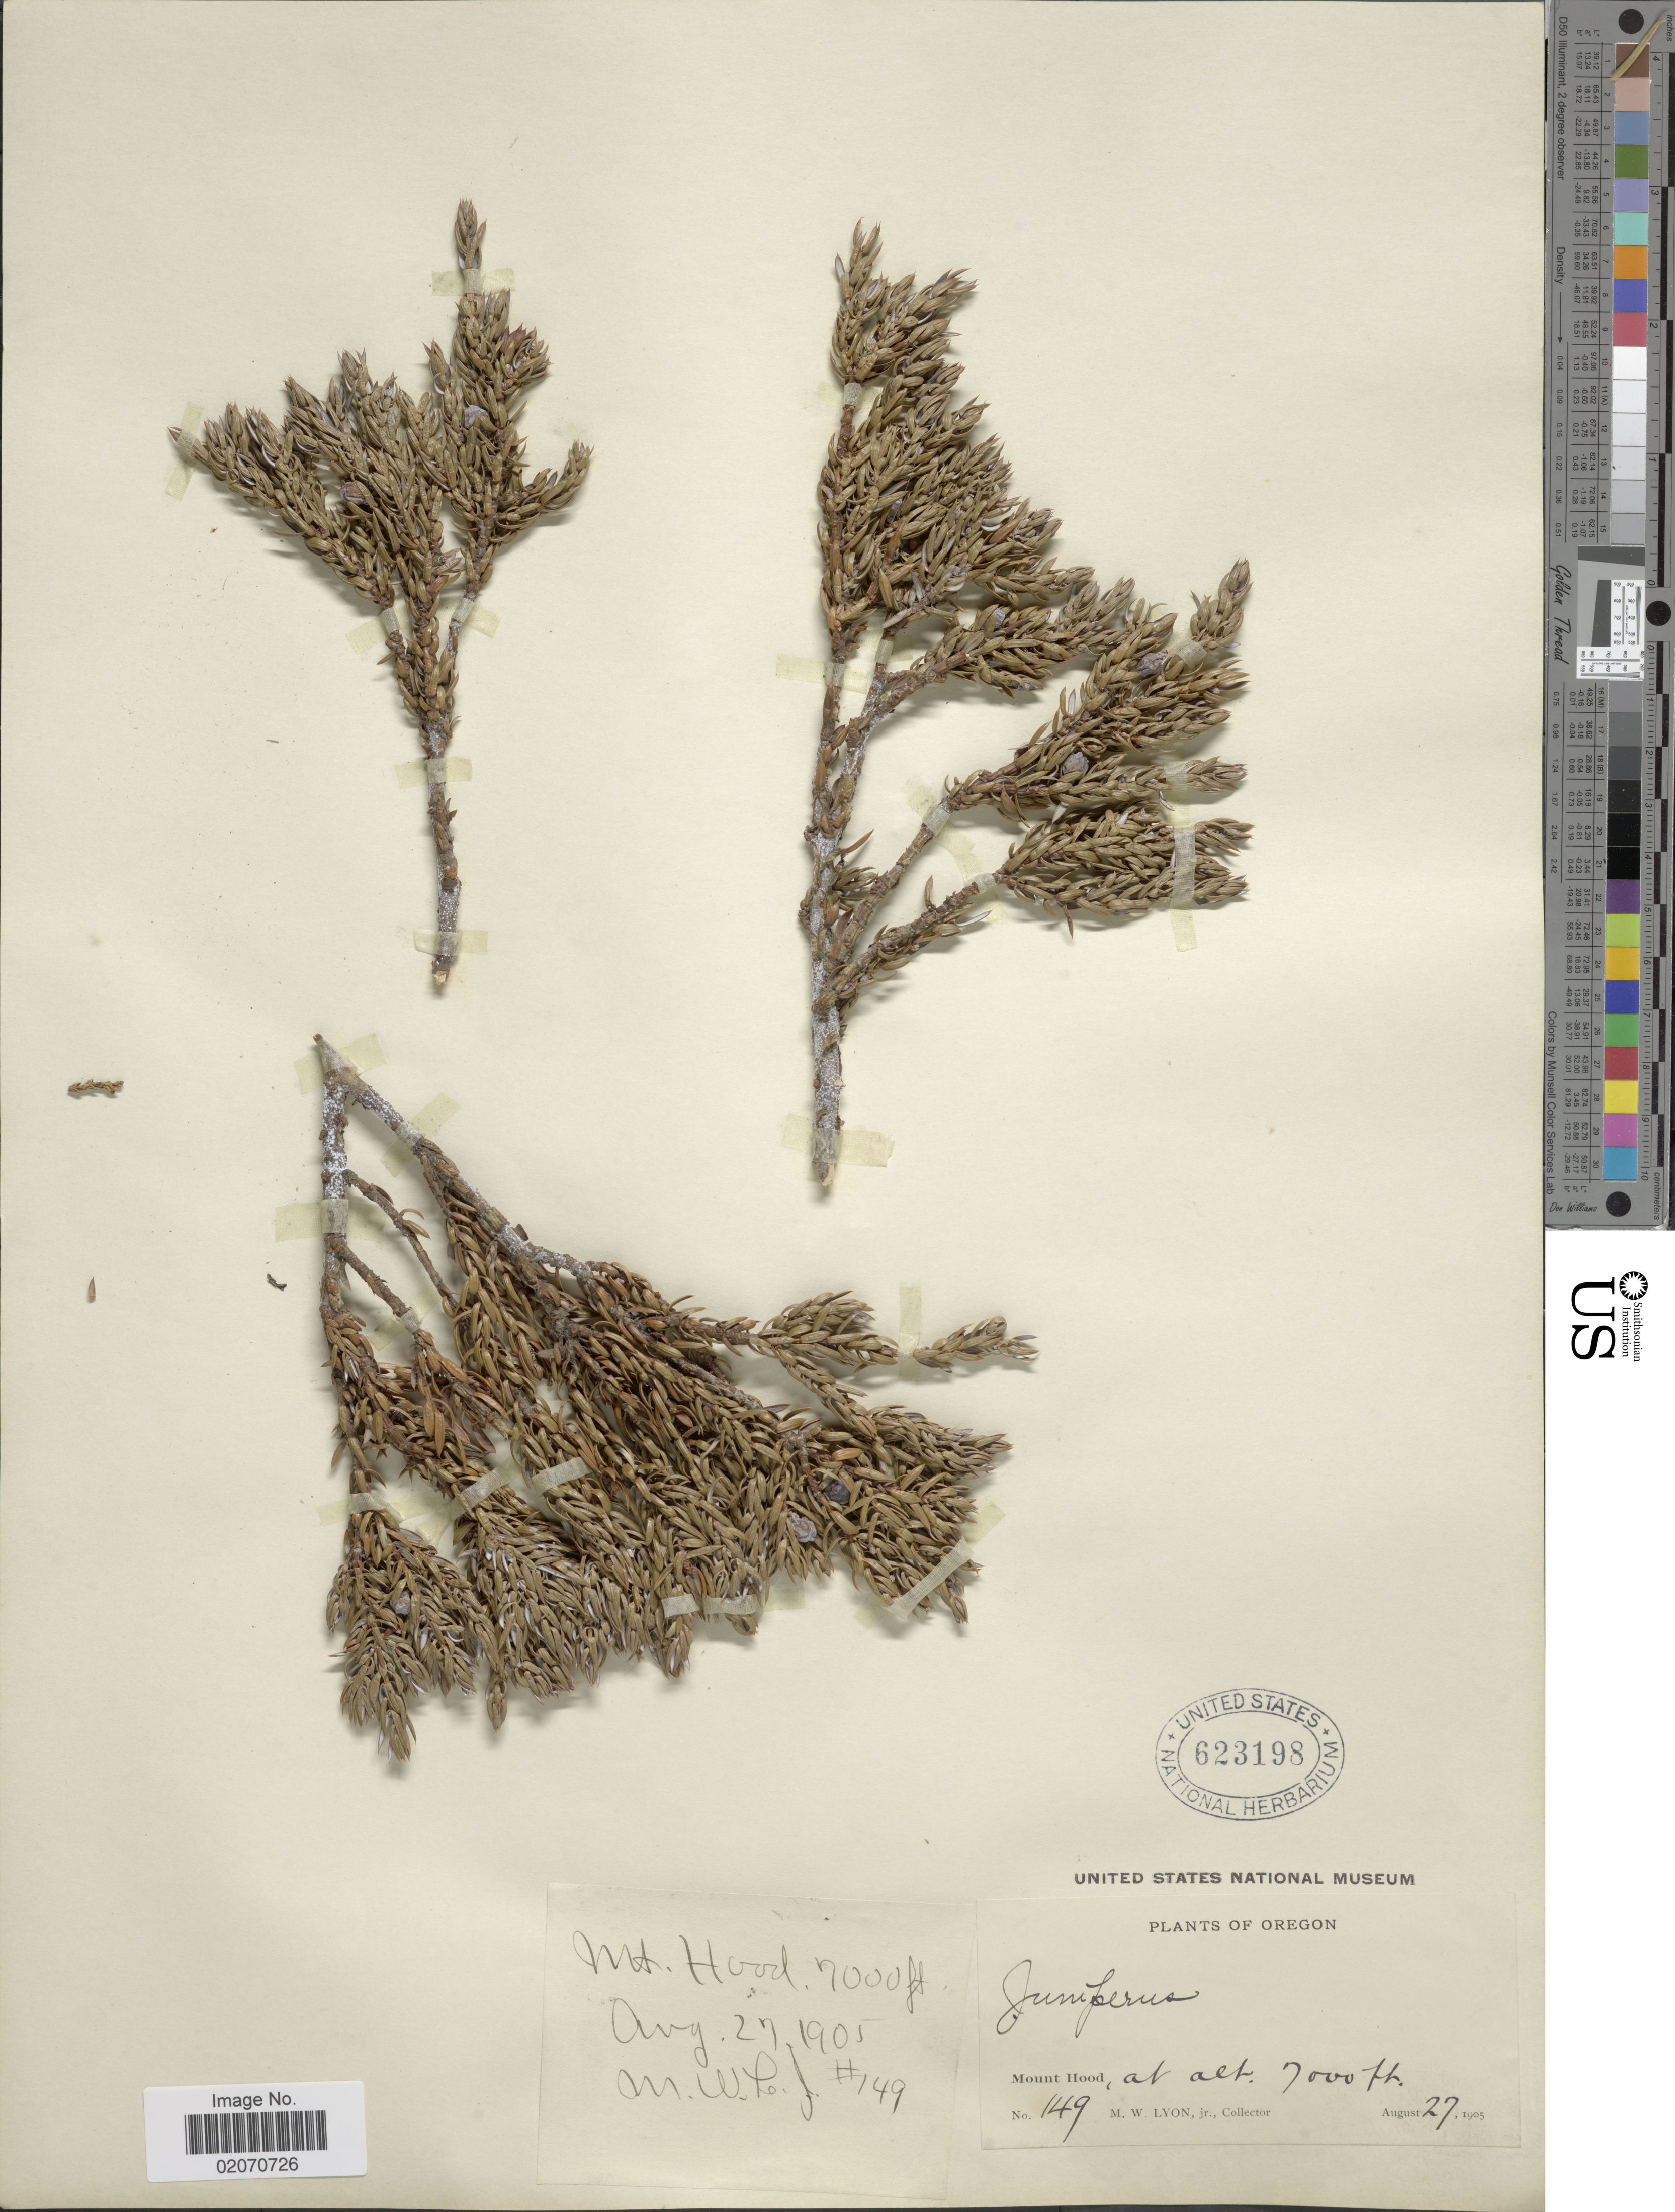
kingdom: Plantae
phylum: Tracheophyta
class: Pinopsida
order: Pinales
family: Cupressaceae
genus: Juniperus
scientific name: Juniperus communis var. jackii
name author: Rehder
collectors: M. Lyon Jr.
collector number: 149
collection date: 1905-08-27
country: United States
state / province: Oregon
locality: Mount Hood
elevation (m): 2134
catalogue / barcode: US 623198